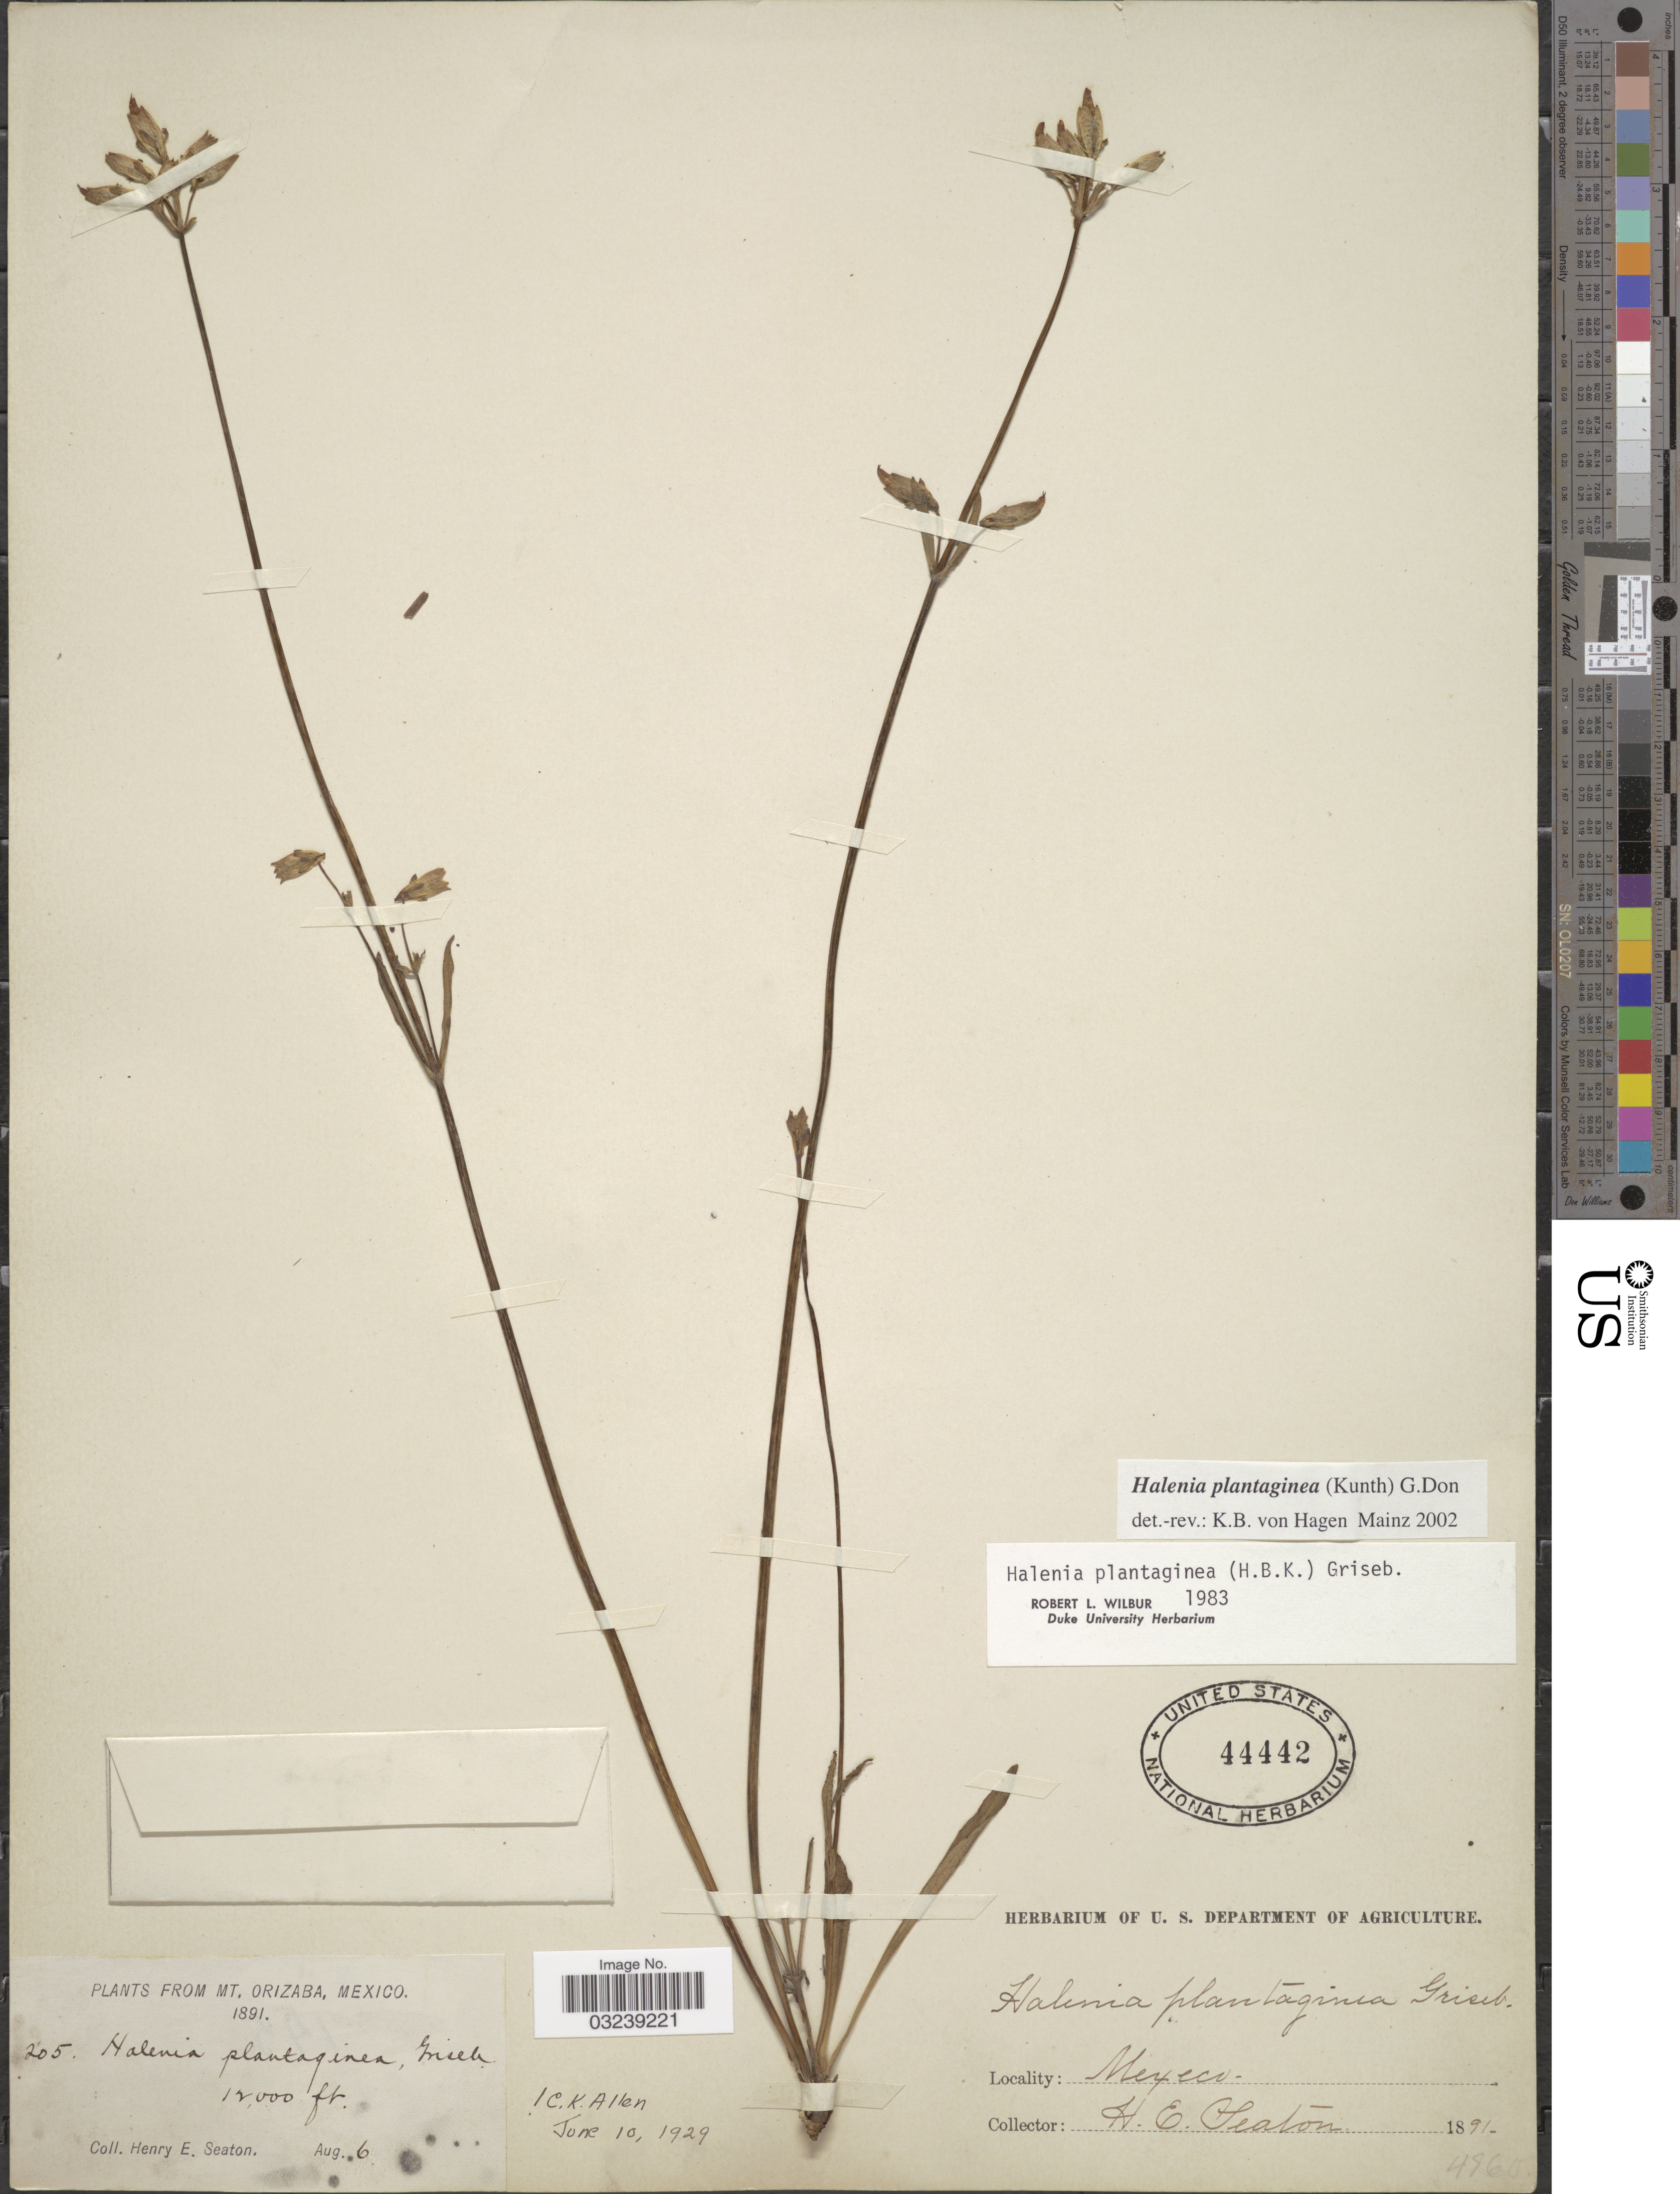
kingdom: Plantae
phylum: Tracheophyta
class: Magnoliopsida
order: Gentianales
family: Gentianaceae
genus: Halenia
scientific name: Halenia plantaginea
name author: (Kunth) G. Don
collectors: H. E. Seaton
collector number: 205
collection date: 1891-08-06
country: Mexico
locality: Mt. Orizaba.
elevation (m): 3658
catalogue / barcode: US 44442